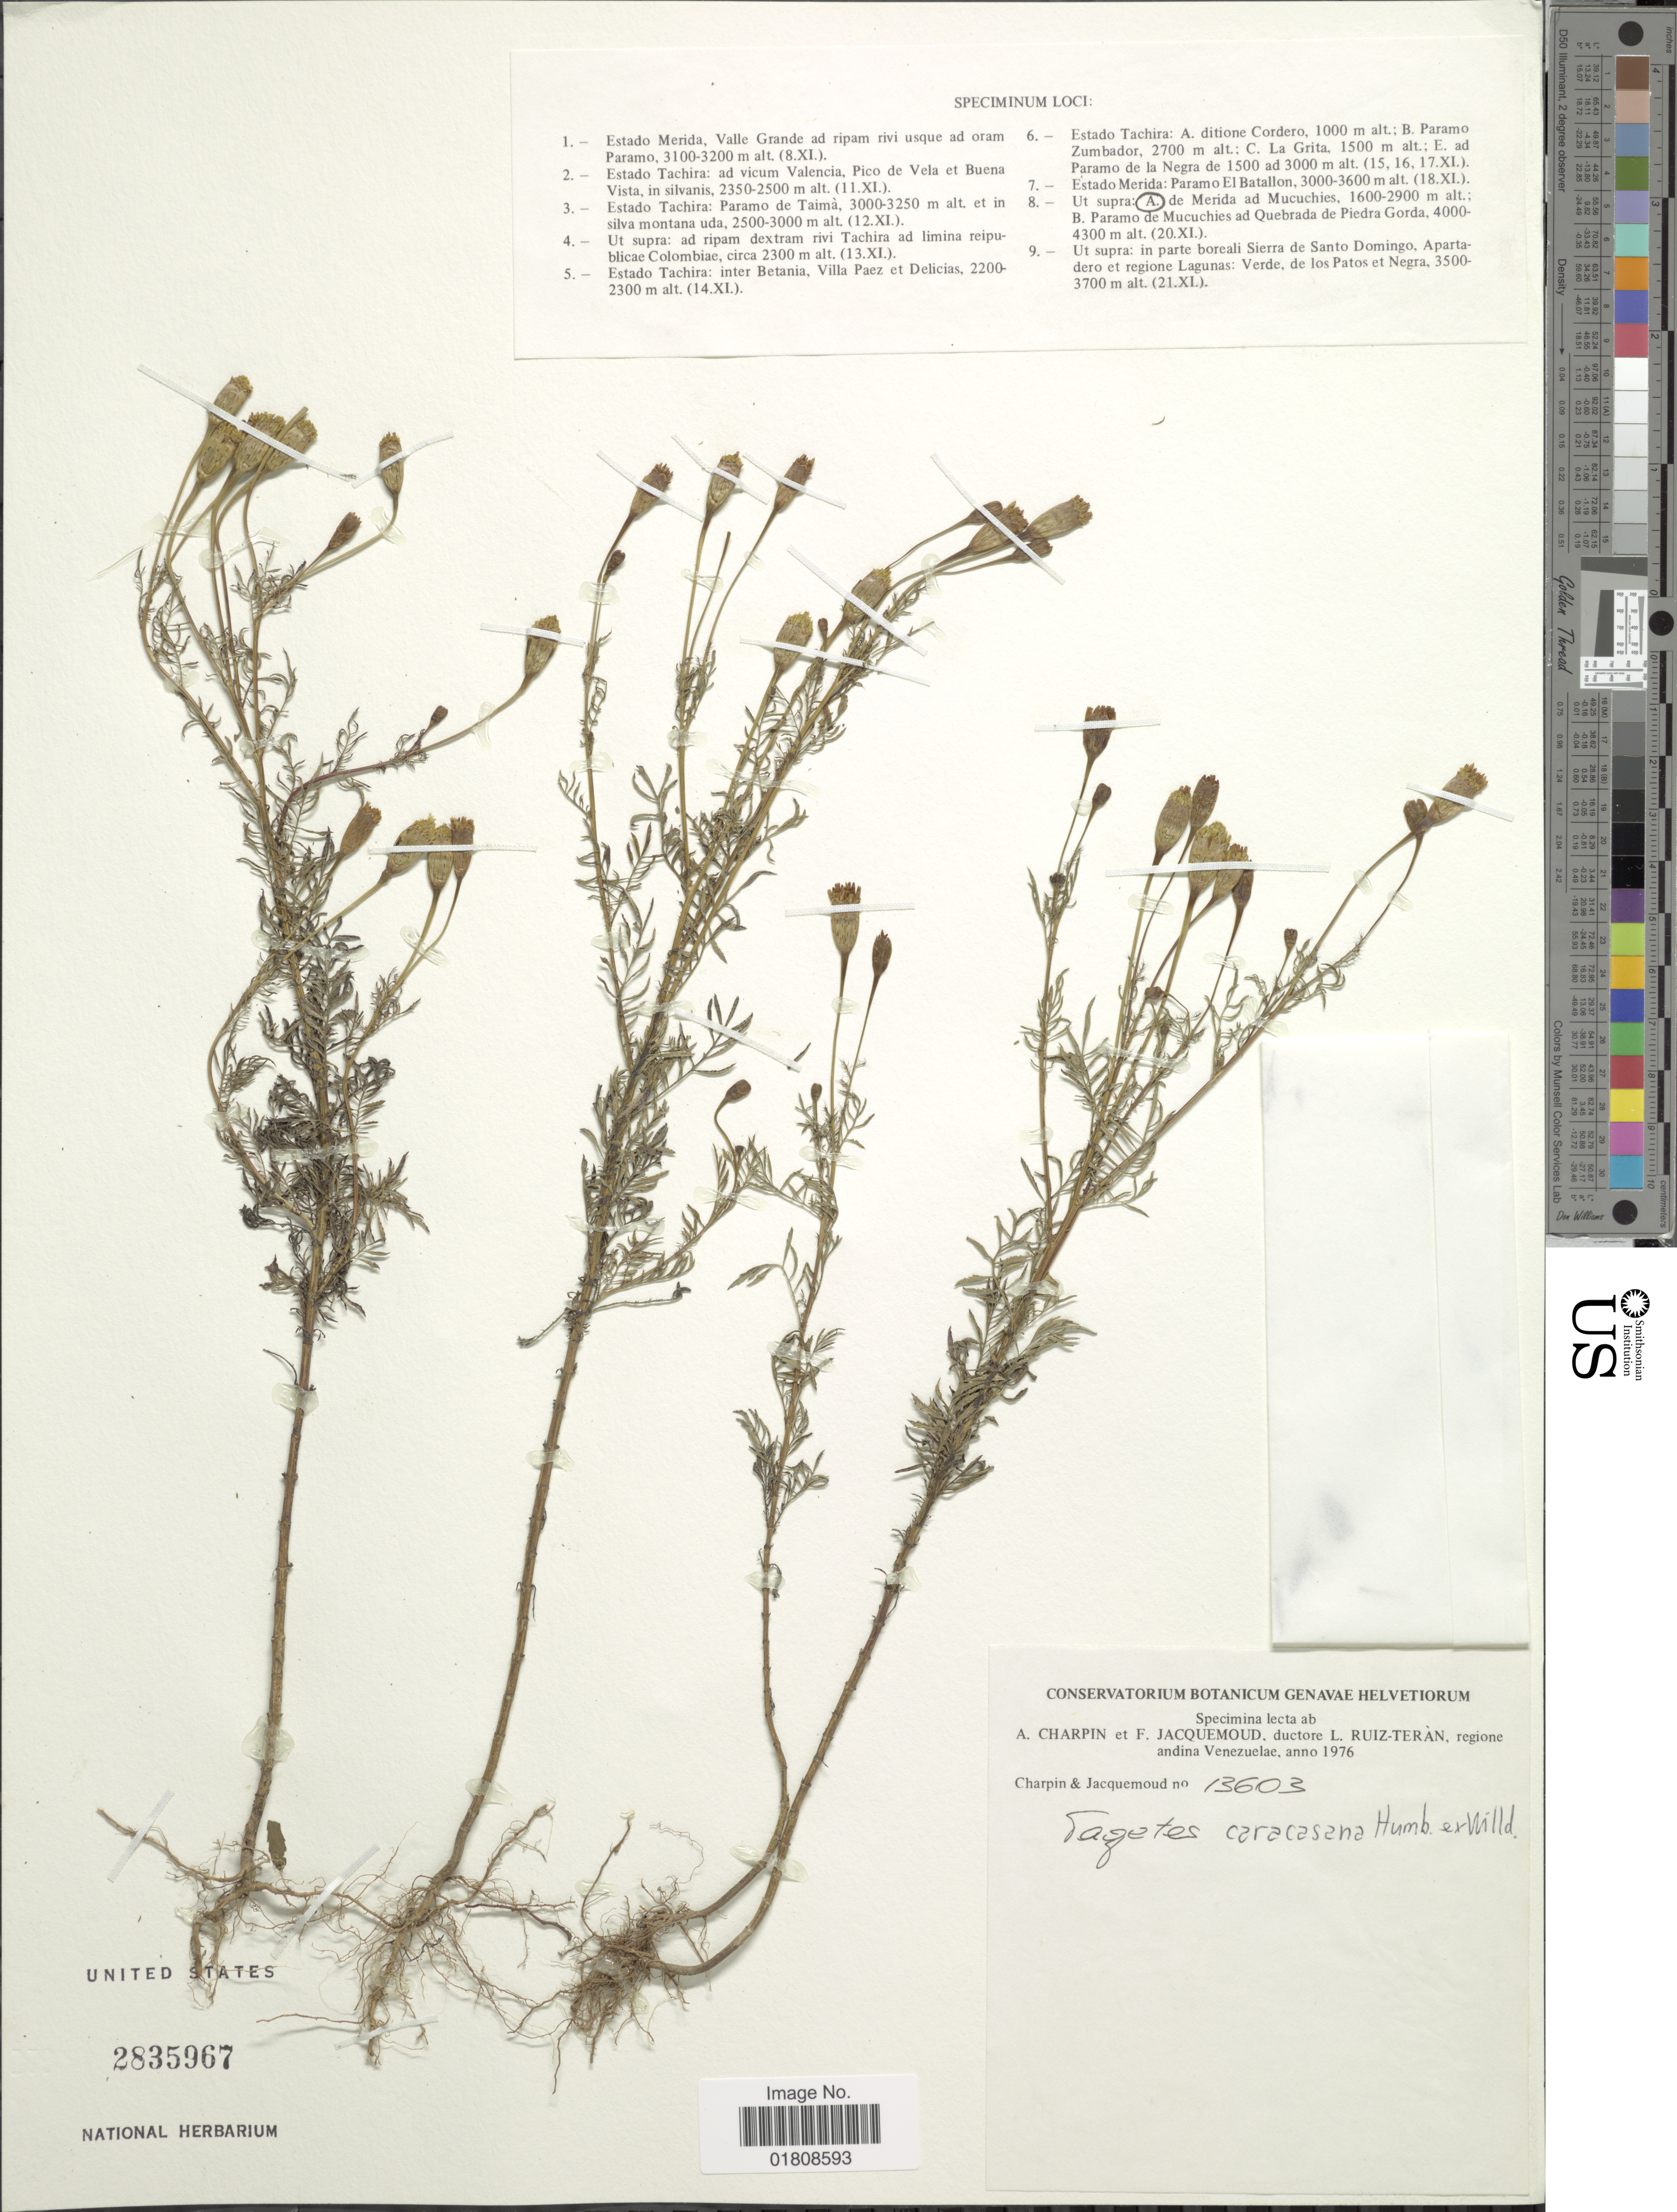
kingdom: Plantae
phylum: Tracheophyta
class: Magnoliopsida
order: Asterales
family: Asteraceae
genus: Tagetes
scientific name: Tagetes caracasana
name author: Humb. ex Willd.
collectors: A. Charpin, F. Jacquemoud & L. E. Ruíz-Terán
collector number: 13603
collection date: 1976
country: Venezuela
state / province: Miranda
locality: Merida ad Mucuchies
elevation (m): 1600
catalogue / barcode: US 2835967